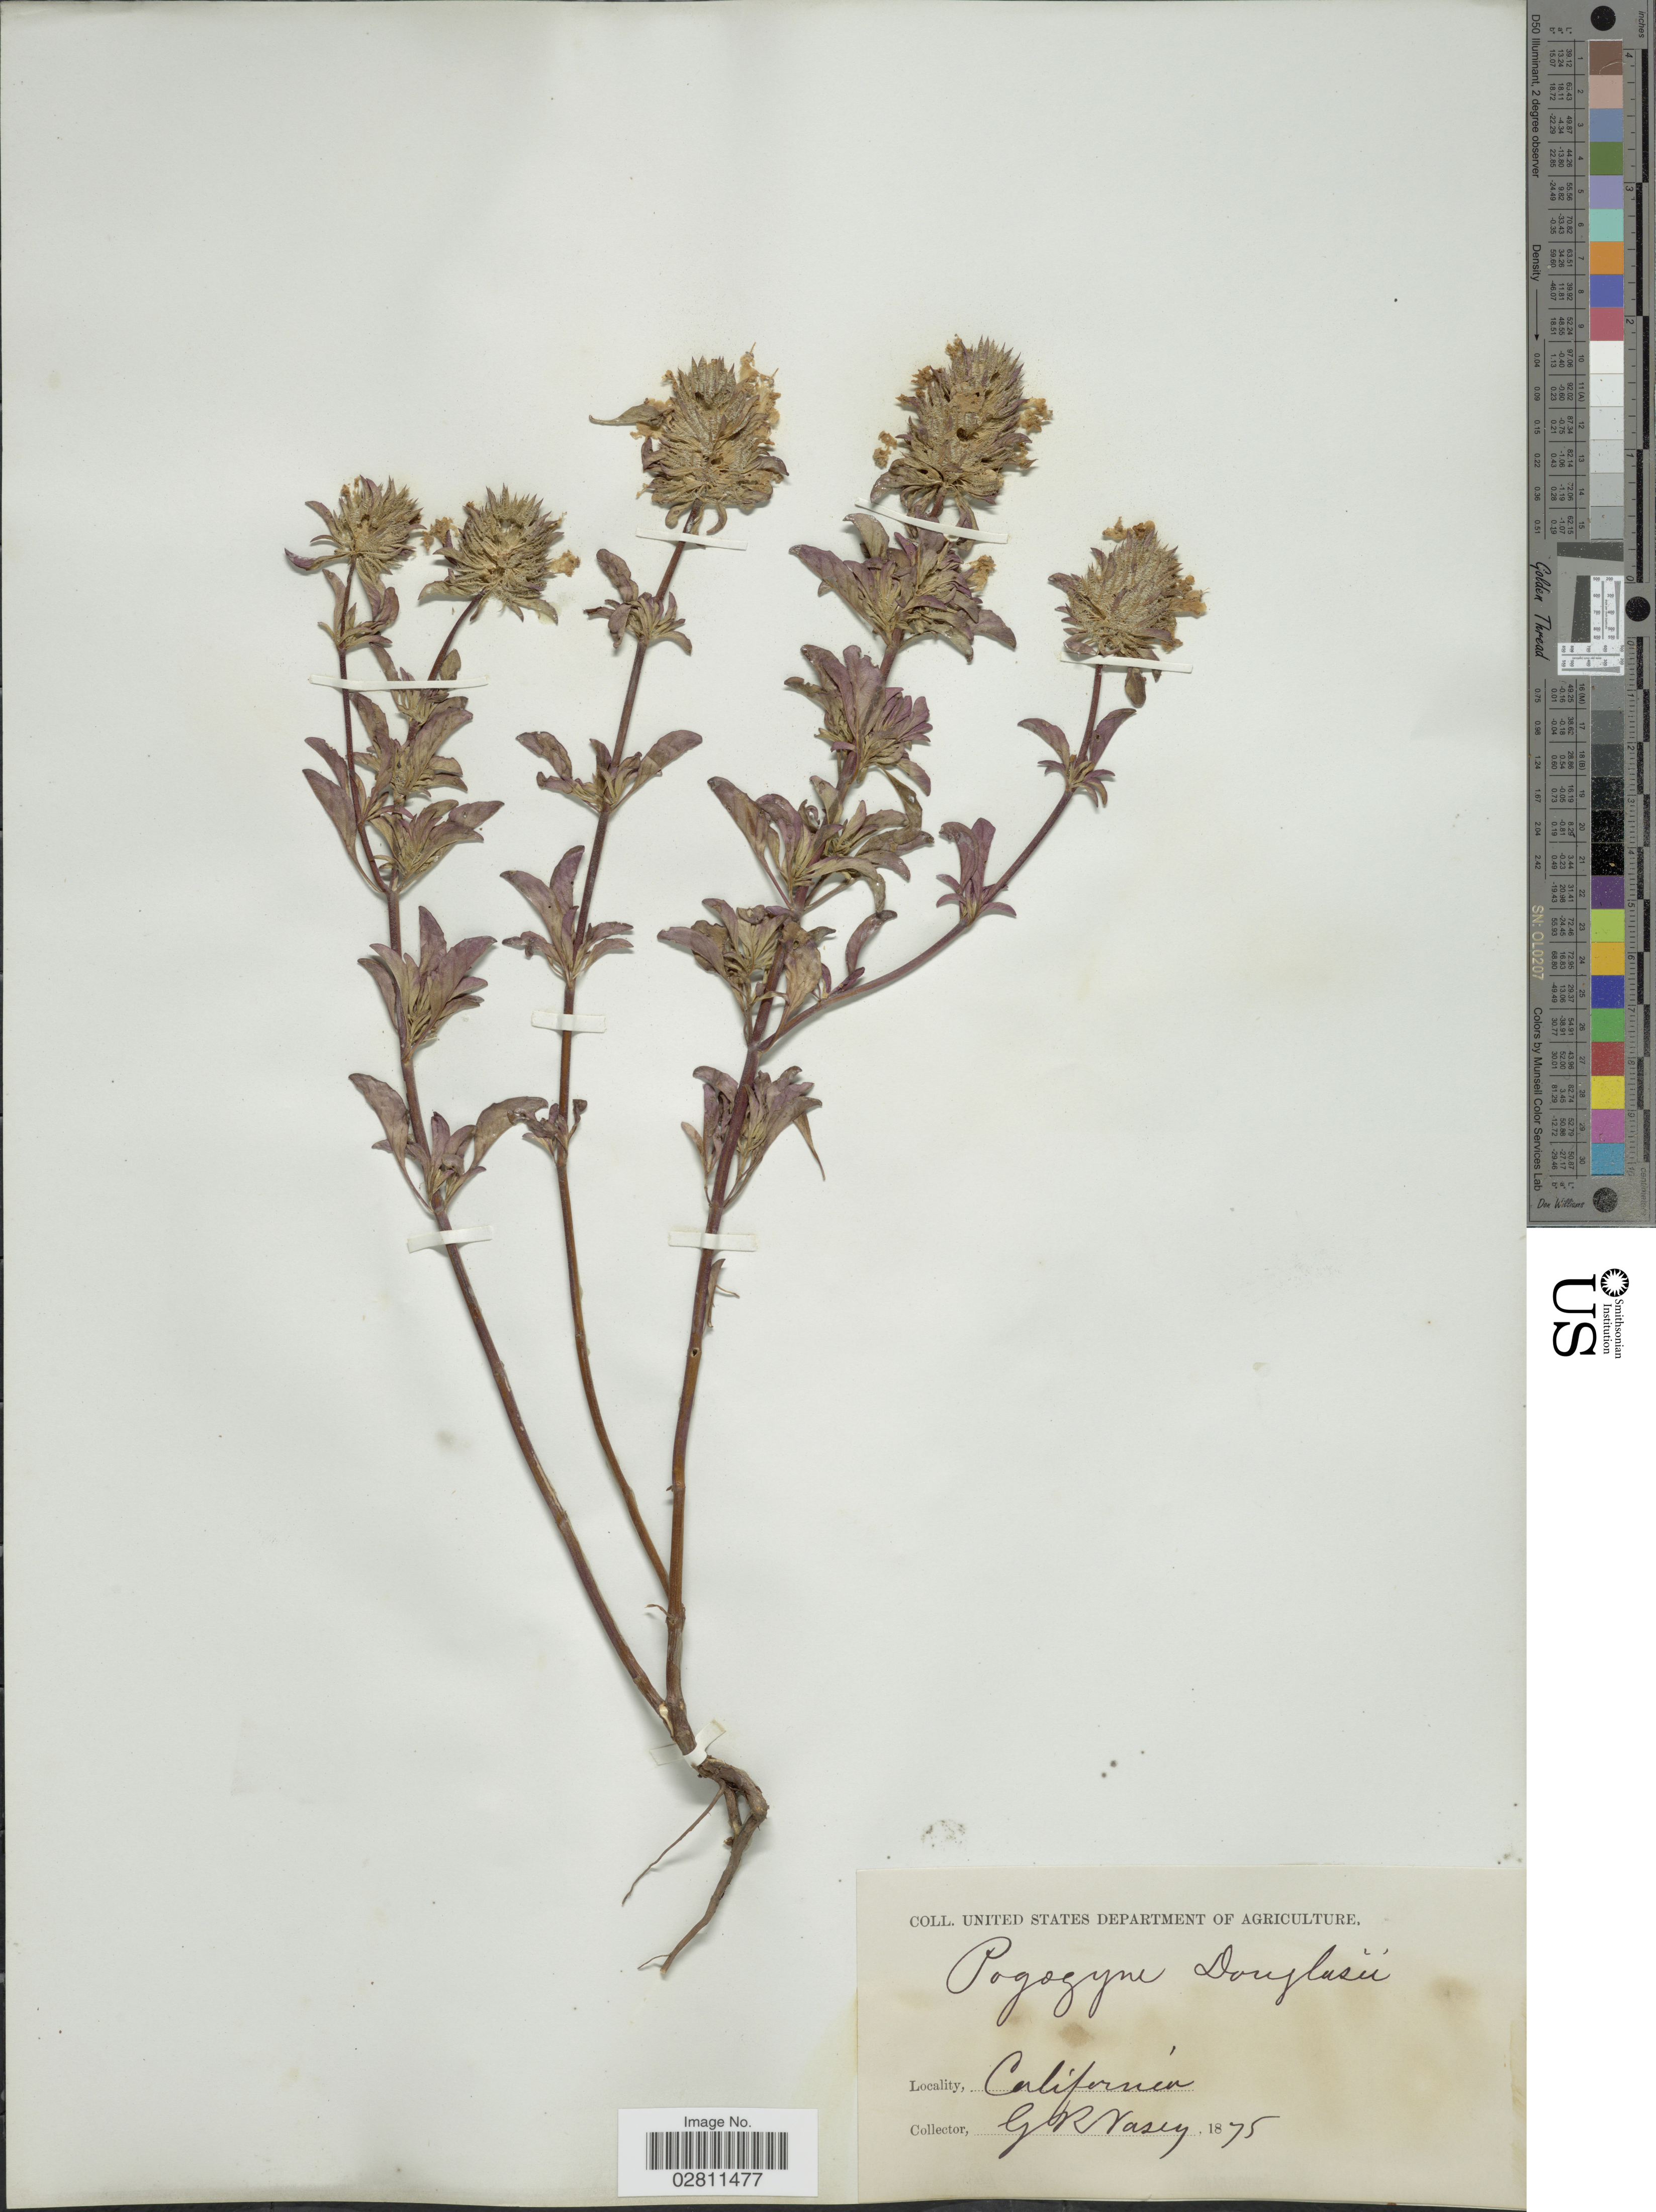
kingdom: Plantae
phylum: Tracheophyta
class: Magnoliopsida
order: Lamiales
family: Lamiaceae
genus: Pogogyne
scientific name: Pogogyne douglasii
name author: Benth.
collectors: G. R. Vasey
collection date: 1875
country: United States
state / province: California